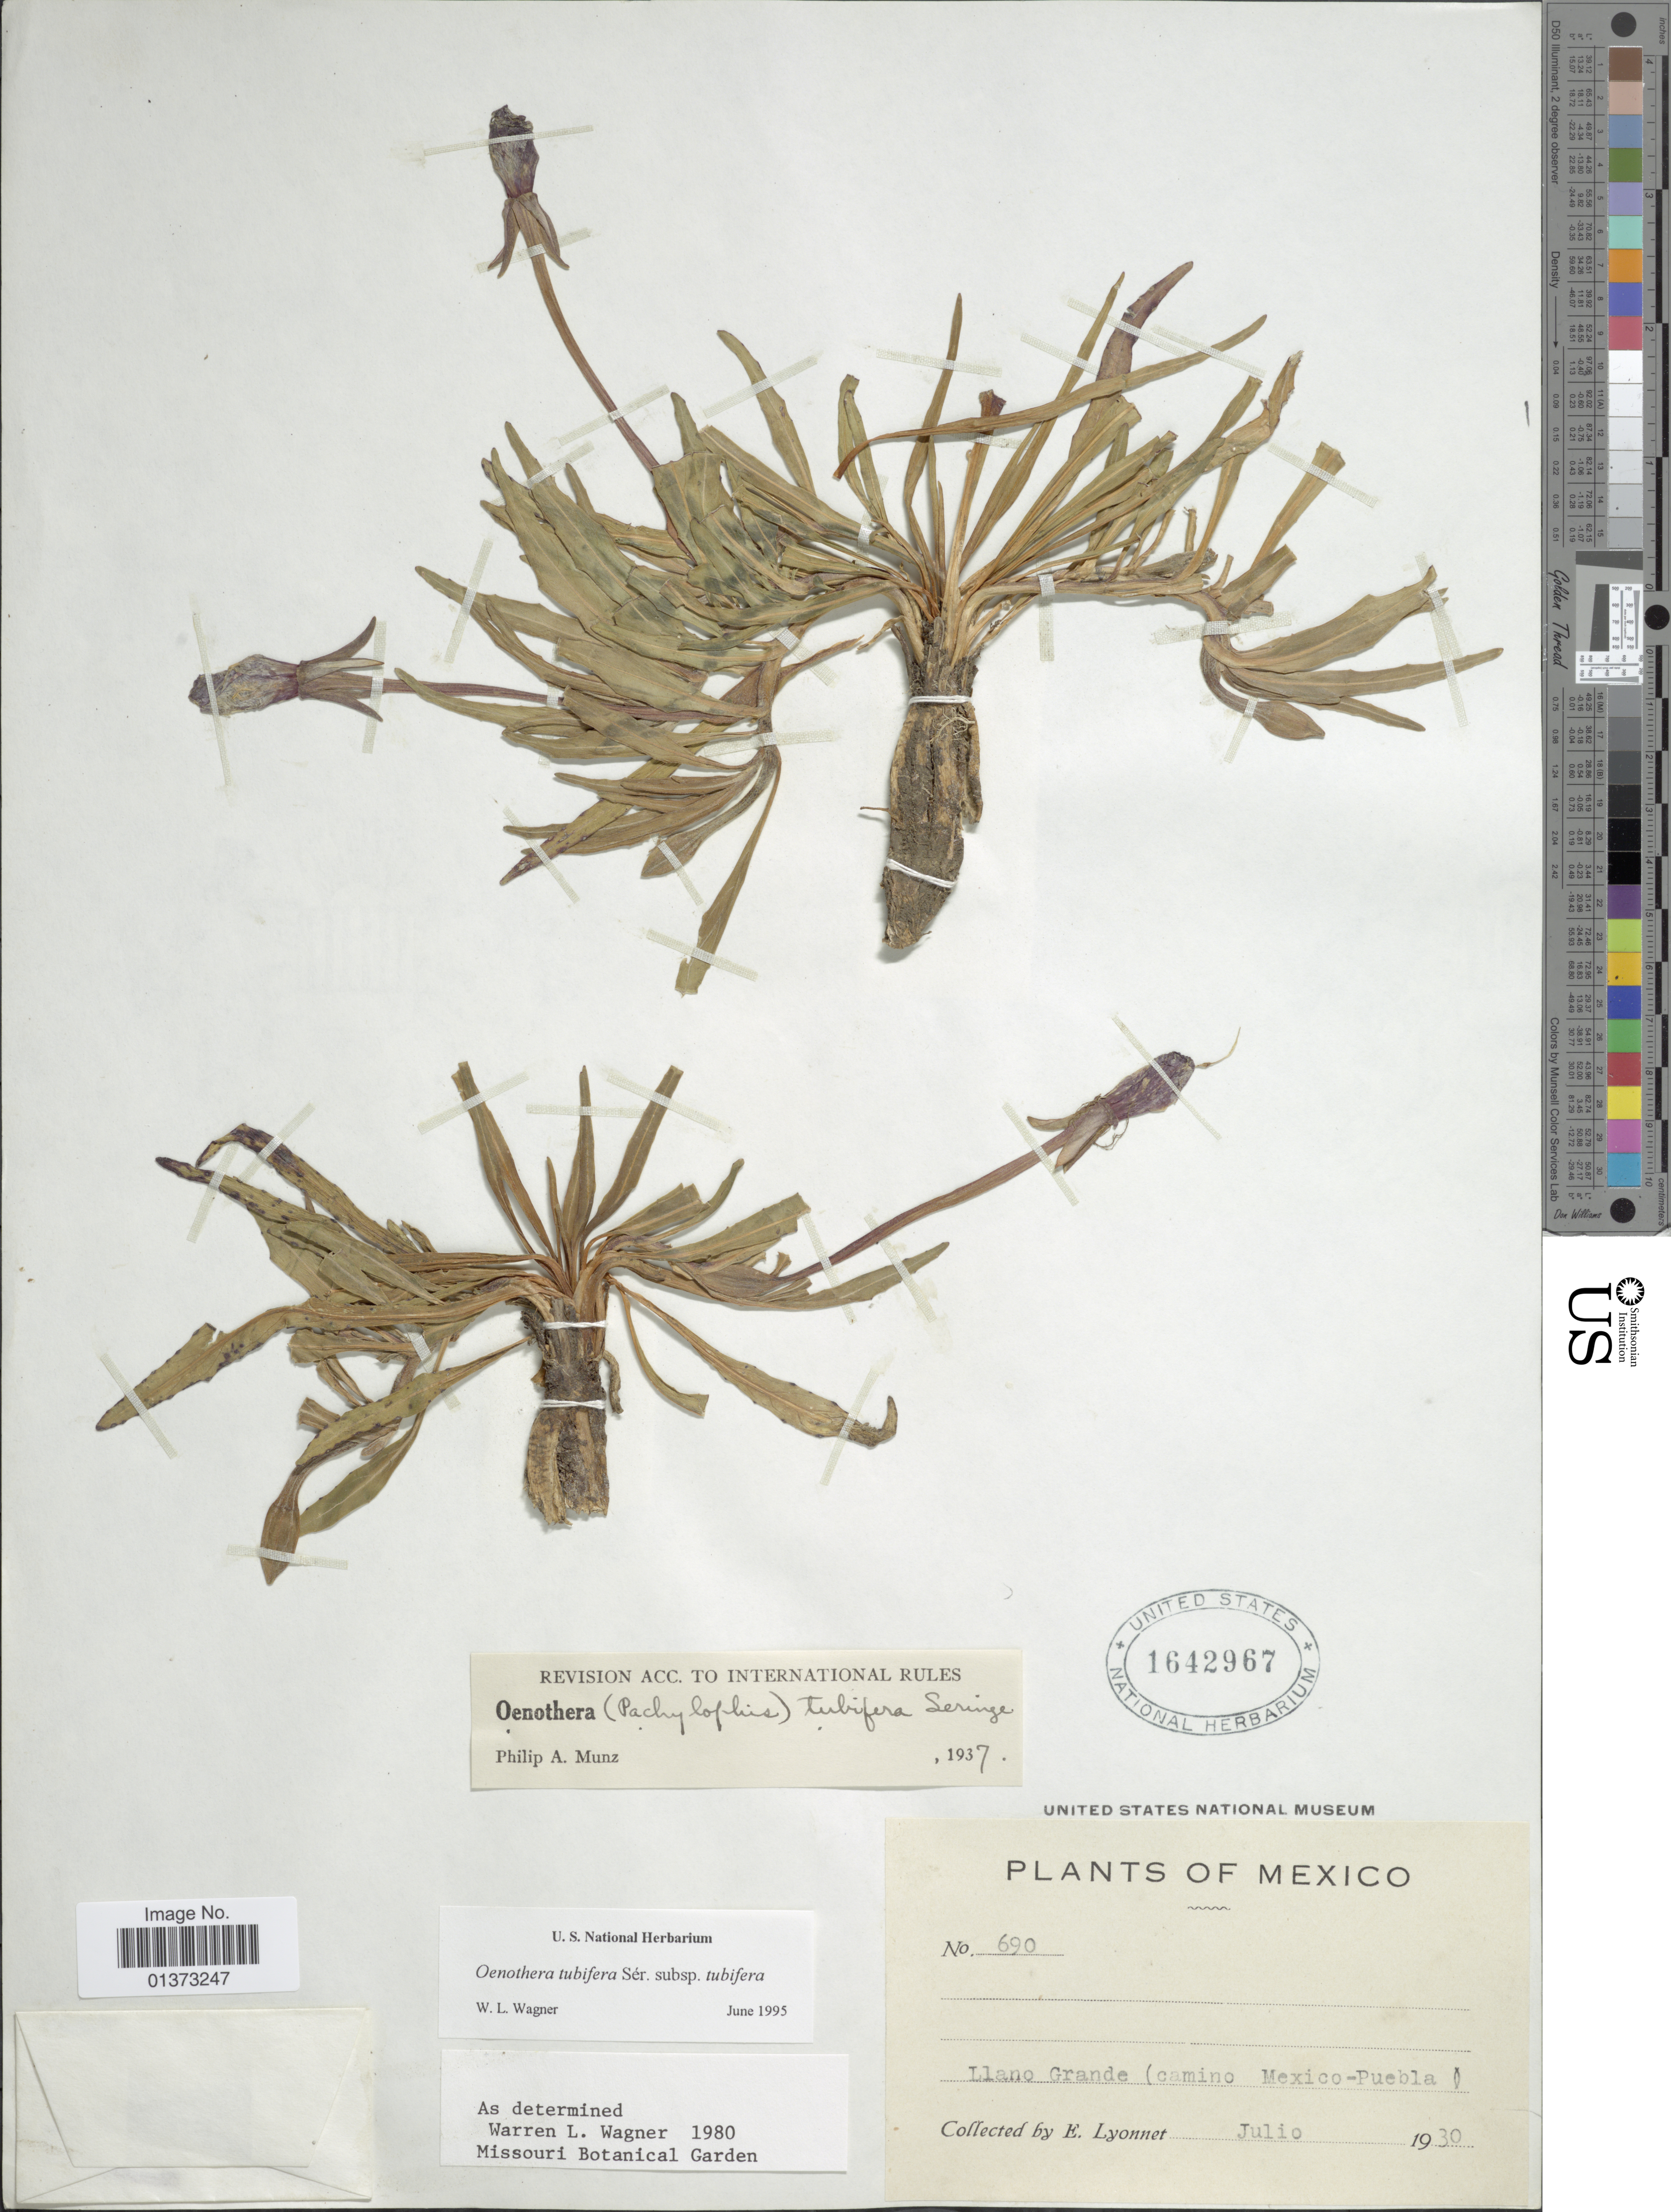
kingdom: Plantae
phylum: Tracheophyta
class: Magnoliopsida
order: Myrtales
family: Onagraceae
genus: Oenothera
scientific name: Oenothera tubifera subsp. tubifera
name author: Ser.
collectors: E. Lyonnet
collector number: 690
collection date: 1930-07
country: Mexico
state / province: Puebla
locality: Llano Grande (camino Mexico-Puebla)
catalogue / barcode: US 1642967